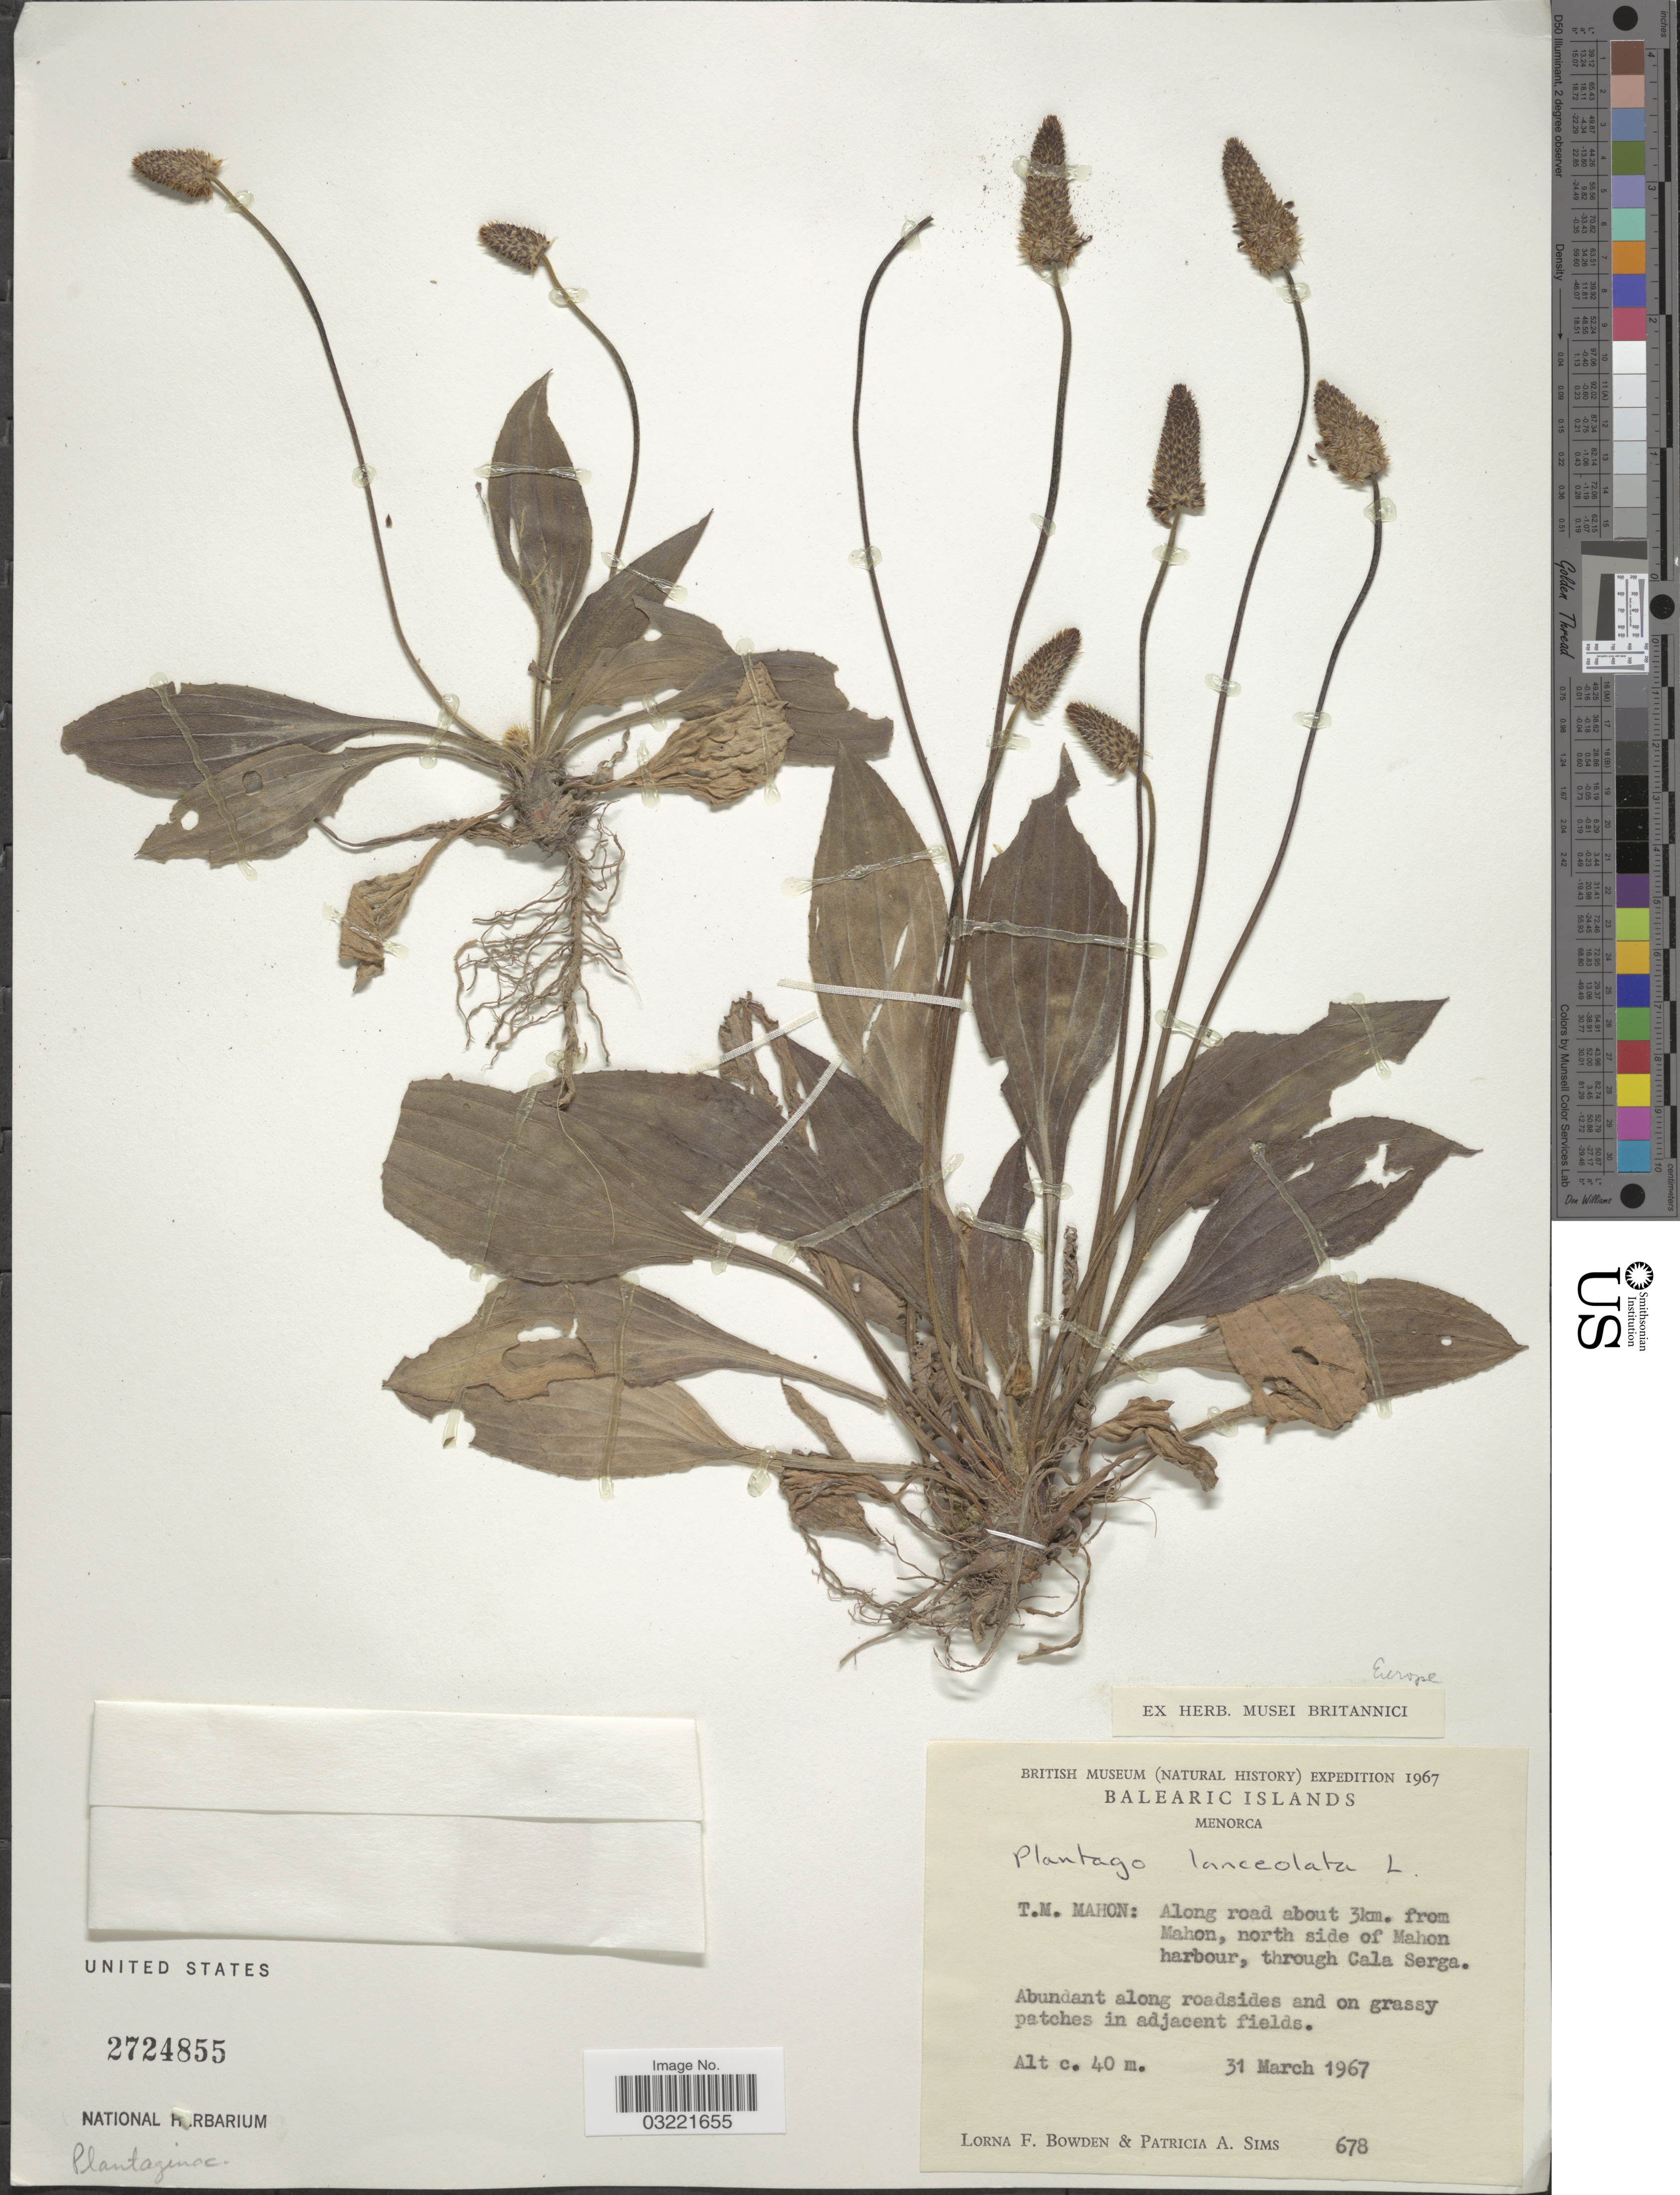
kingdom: Plantae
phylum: Tracheophyta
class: Magnoliopsida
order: Lamiales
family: Plantaginaceae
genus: Plantago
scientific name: Plantago lanceolata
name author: L.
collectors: L. F. Bowden & P. A. Sims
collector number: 678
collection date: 1967-03-31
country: Spain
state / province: Islas Baleares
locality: Balearic Islands. Menorca. T. M. Mahon: Along road about 3 km. from Mahon, north side of Mahon harbour, through Cala Serga.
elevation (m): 40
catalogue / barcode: US 2724855